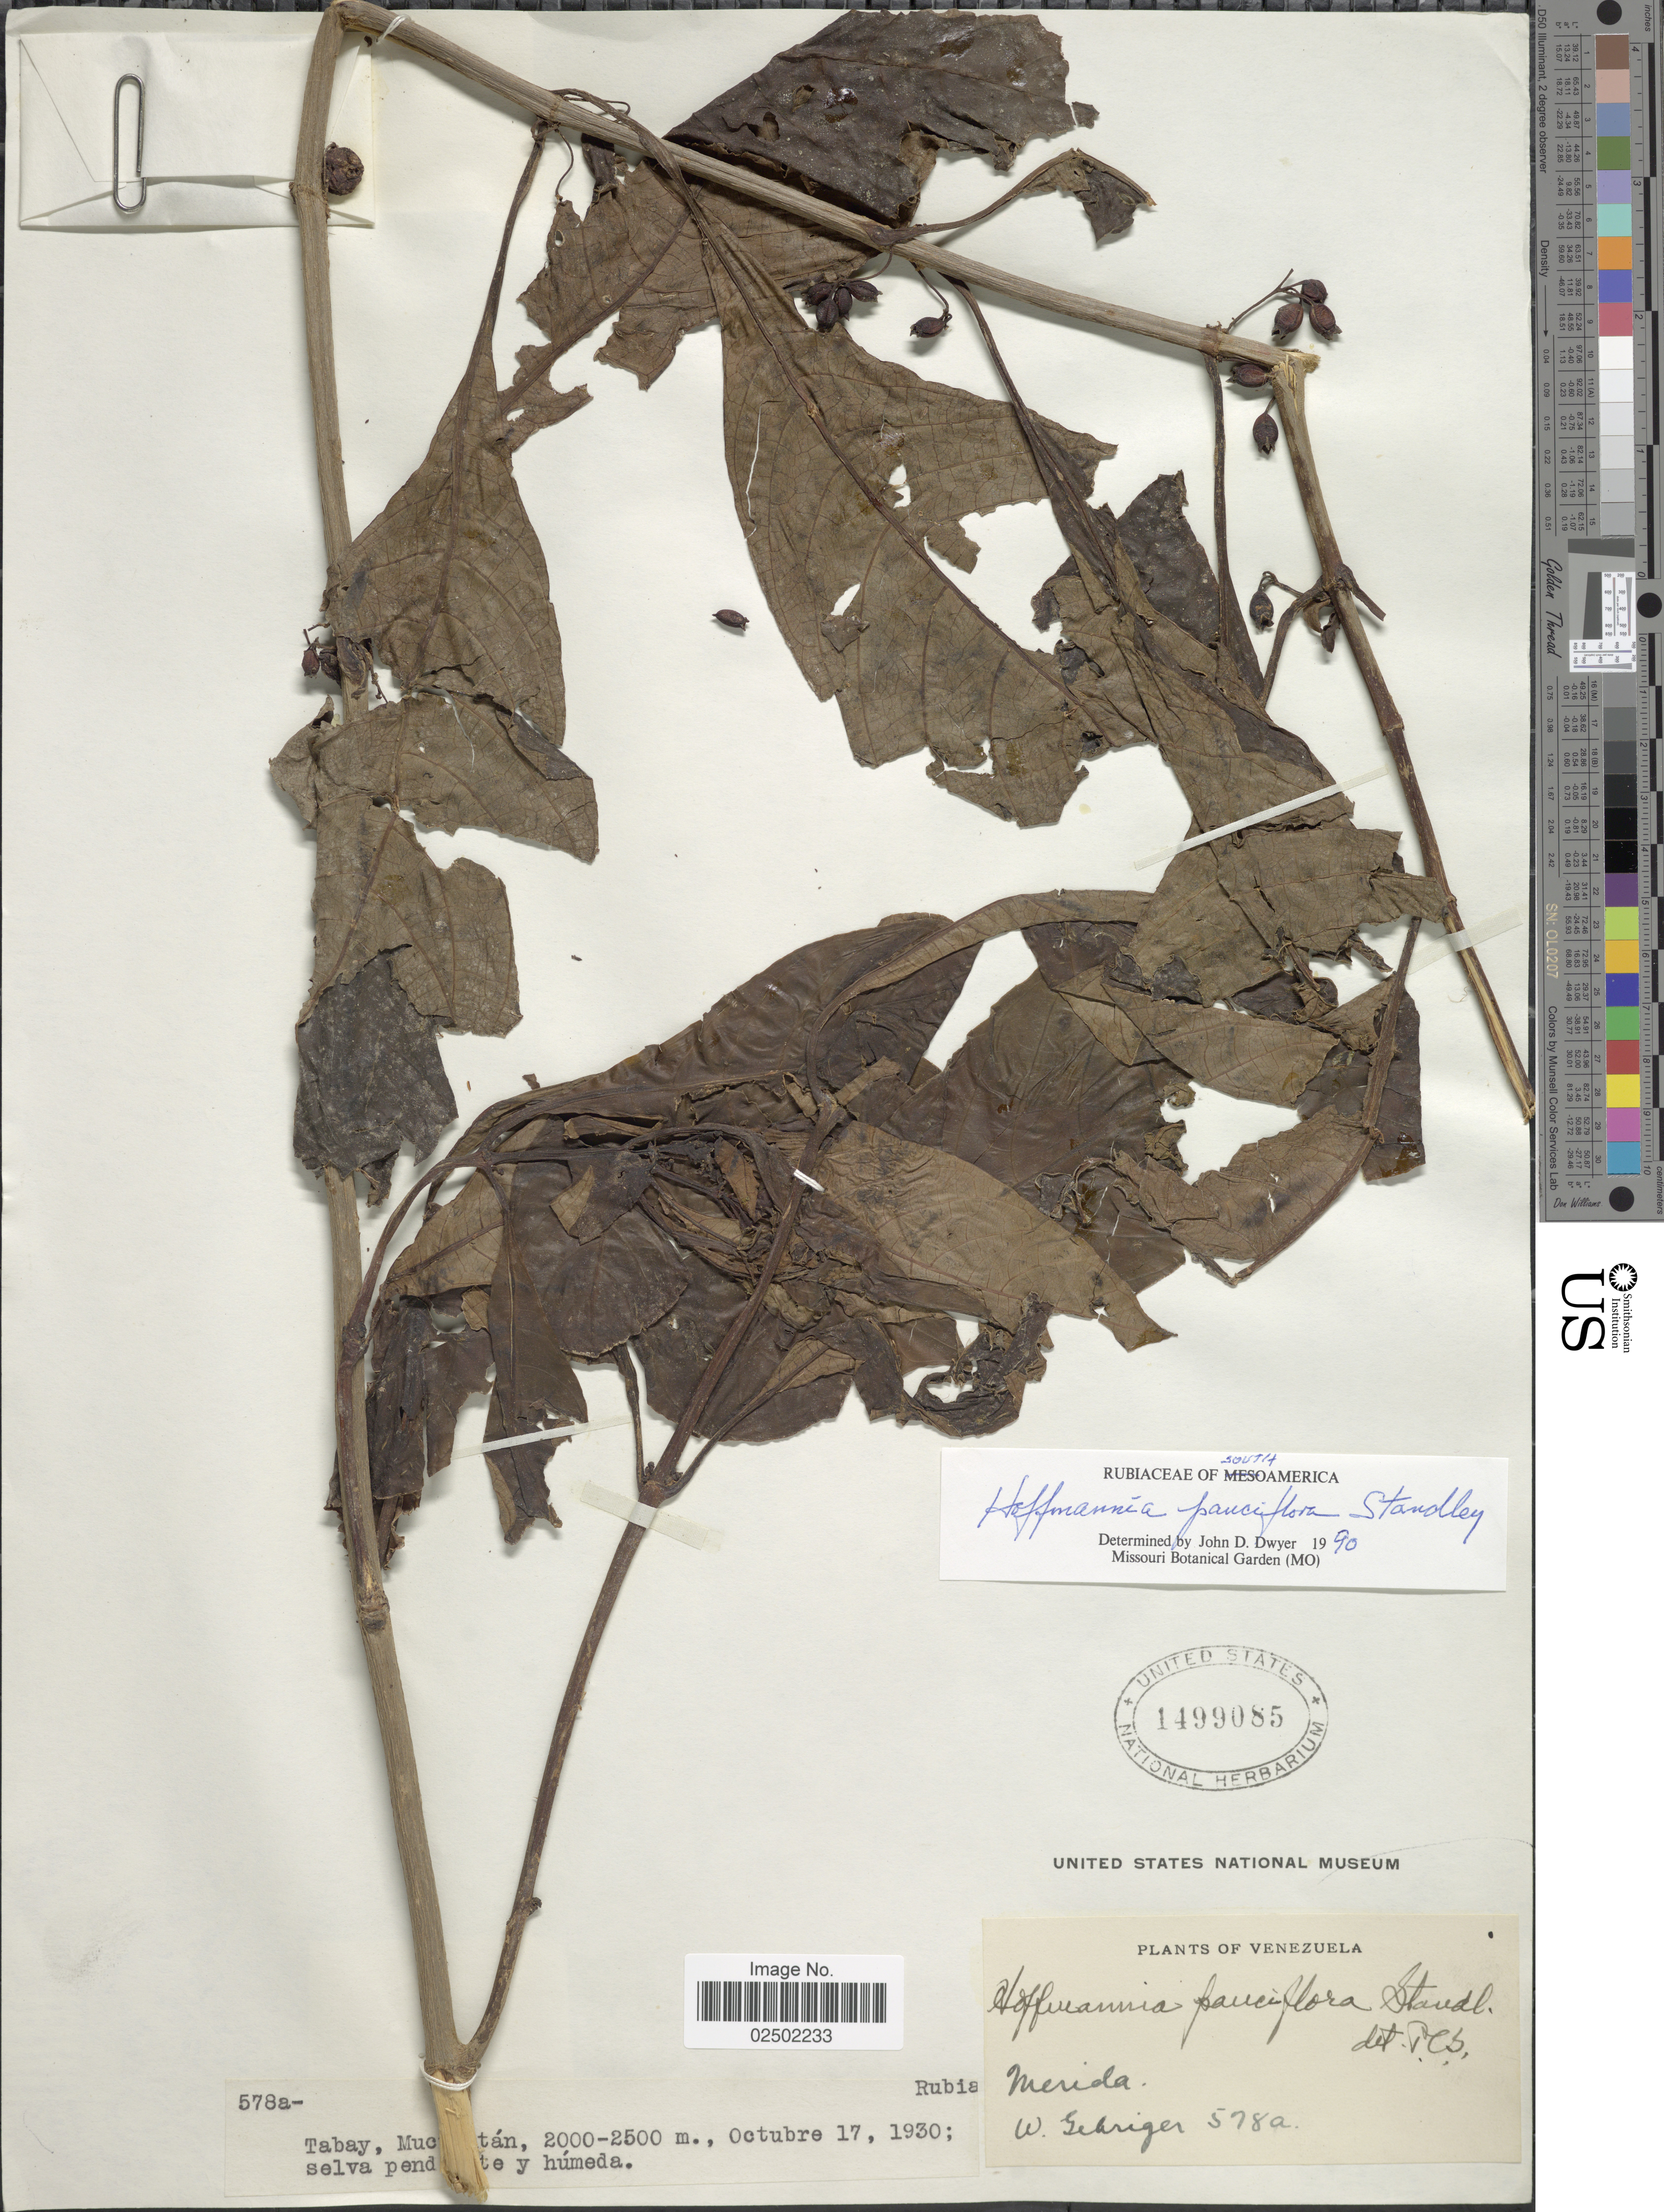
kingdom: Plantae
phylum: Tracheophyta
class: Magnoliopsida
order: Gentianales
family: Rubiaceae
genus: Hoffmannia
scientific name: Hoffmannia pauciflora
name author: Standl.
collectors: W. Gehriger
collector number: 578a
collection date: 1930-10-17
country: Venezuela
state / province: Mérida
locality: Tabay, Mucunutan.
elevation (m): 2000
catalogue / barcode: US 1499085